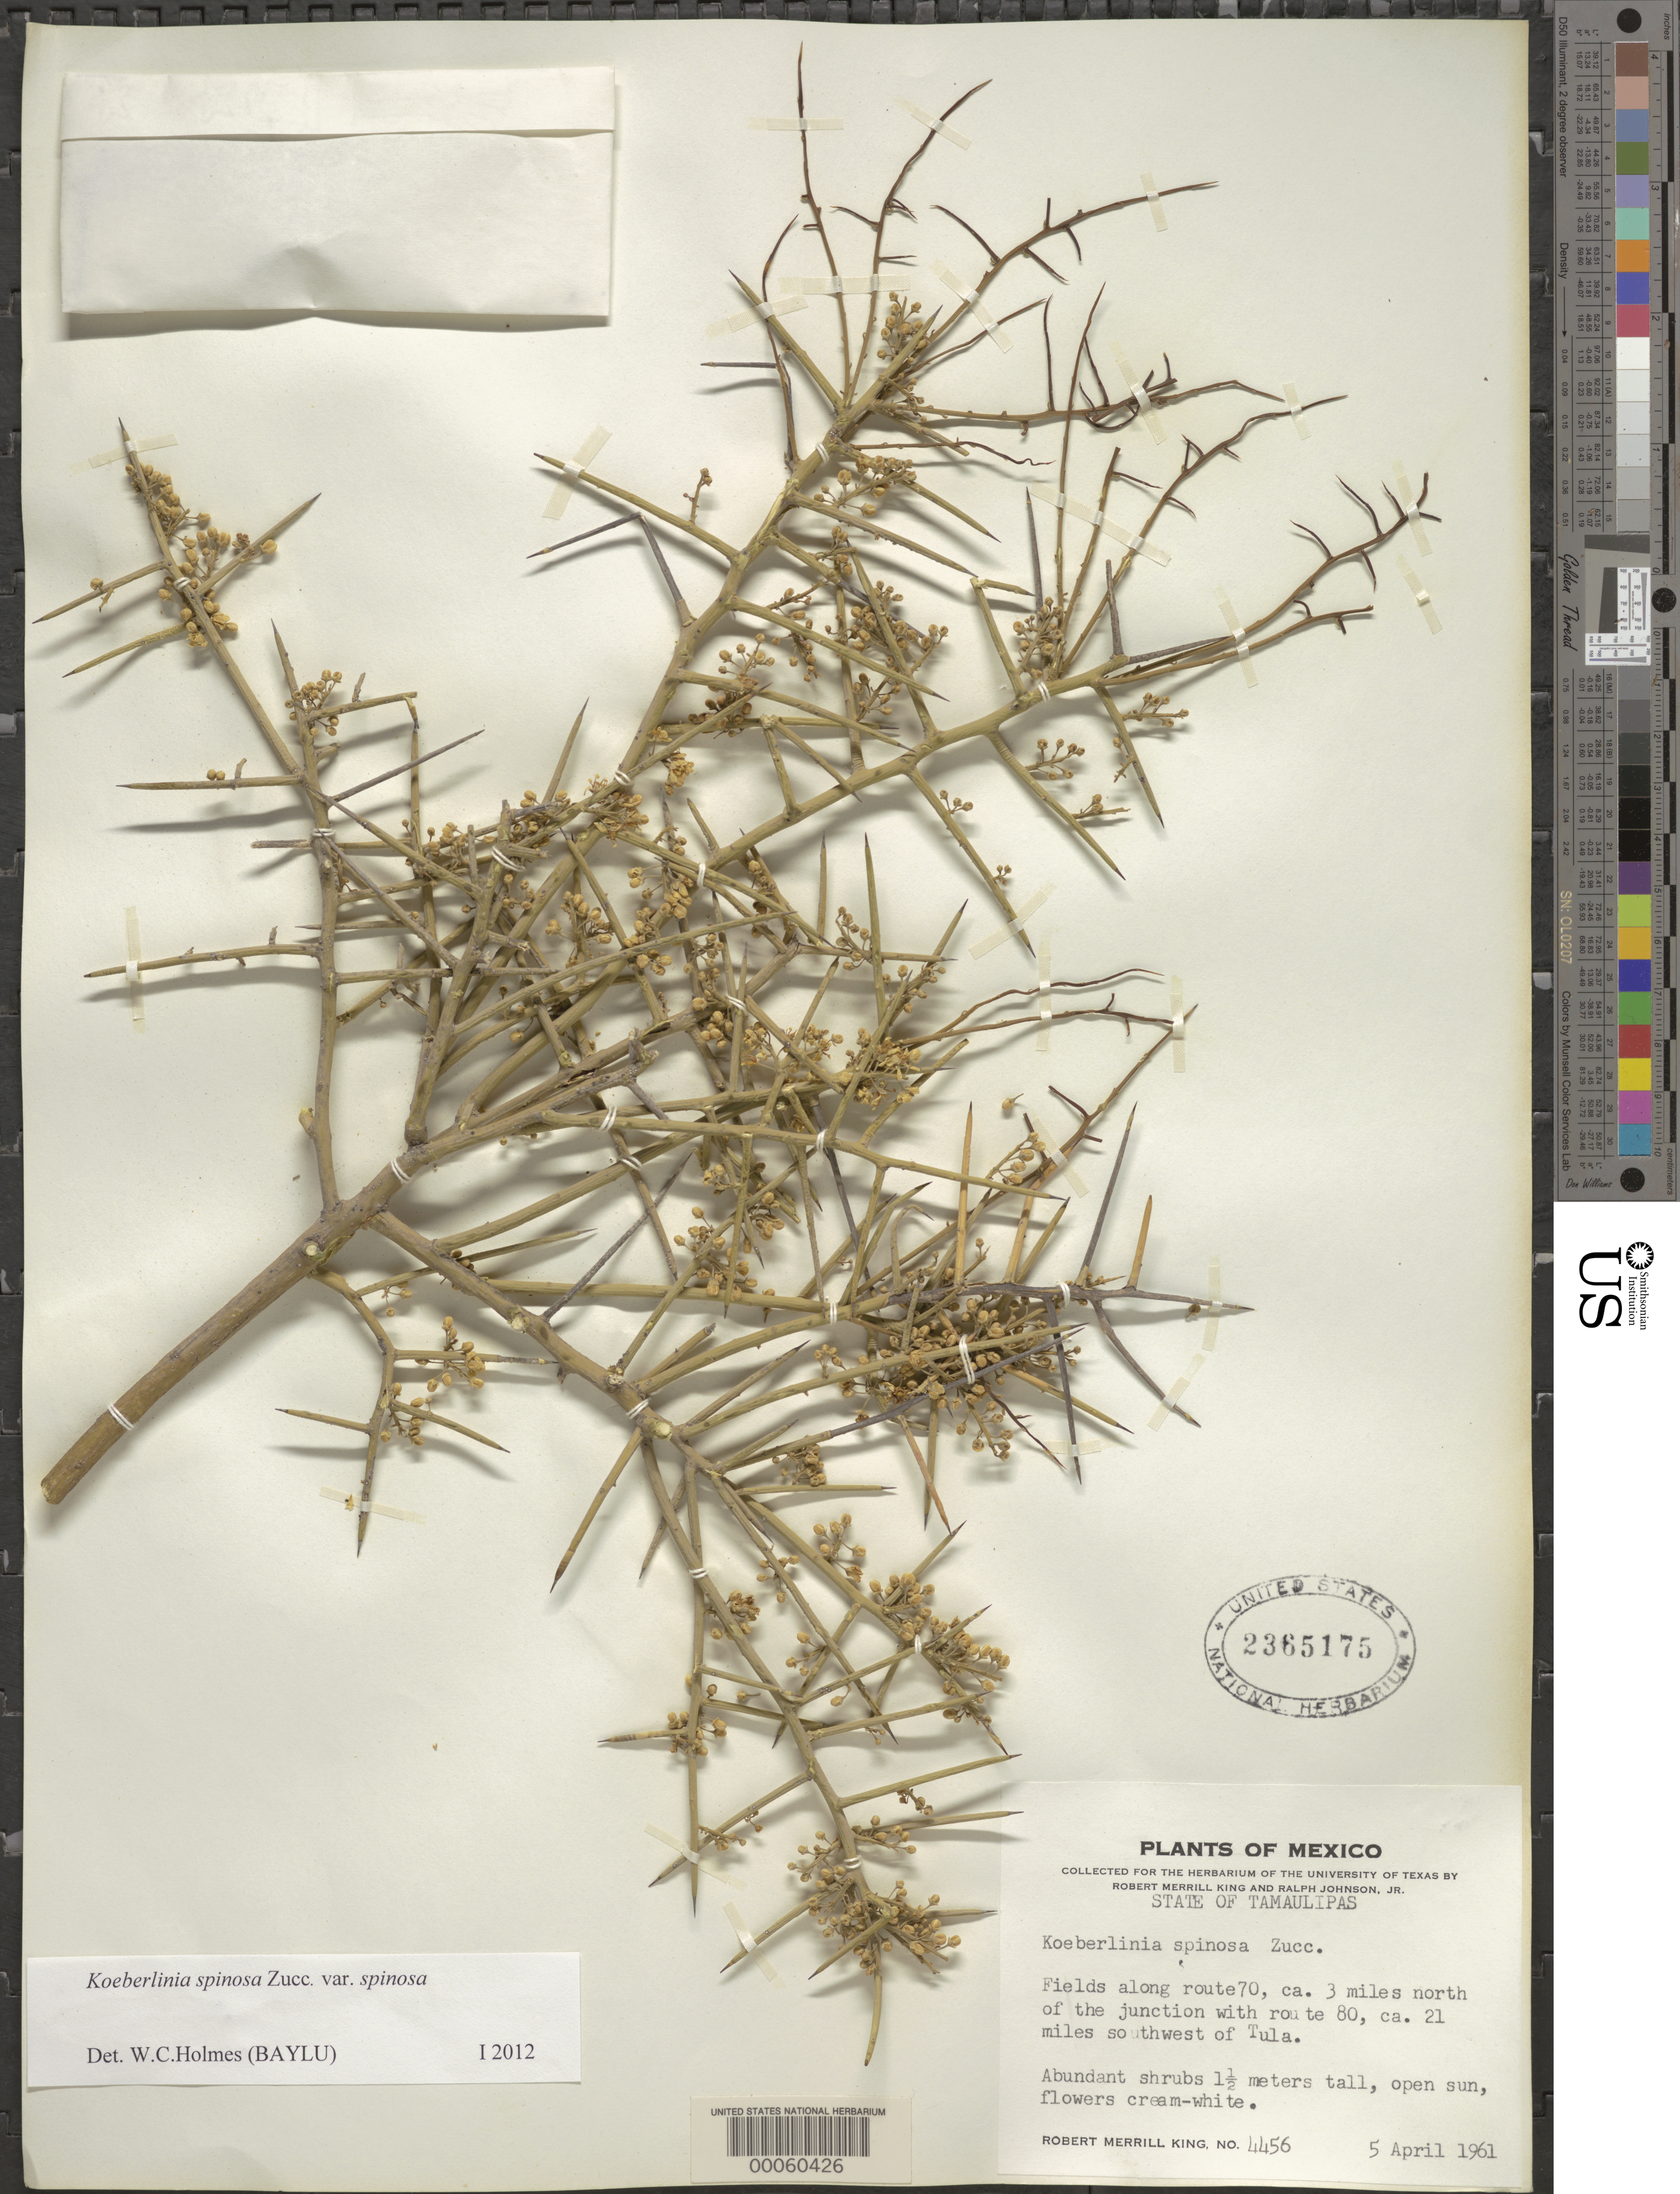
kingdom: Plantae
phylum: Tracheophyta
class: Magnoliopsida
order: Brassicales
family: Koeberliniaceae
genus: Koeberlinia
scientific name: Koeberlinia spinosa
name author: Zucc.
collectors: R. M. King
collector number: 4456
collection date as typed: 05 Apr 1961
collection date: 1961-04-05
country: Mexico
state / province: Tamaulipas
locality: Fields along route 70, ca. 3 mi. N of the junction with route 80, ca. 21 mi. SE of Tula.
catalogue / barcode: US 2365175